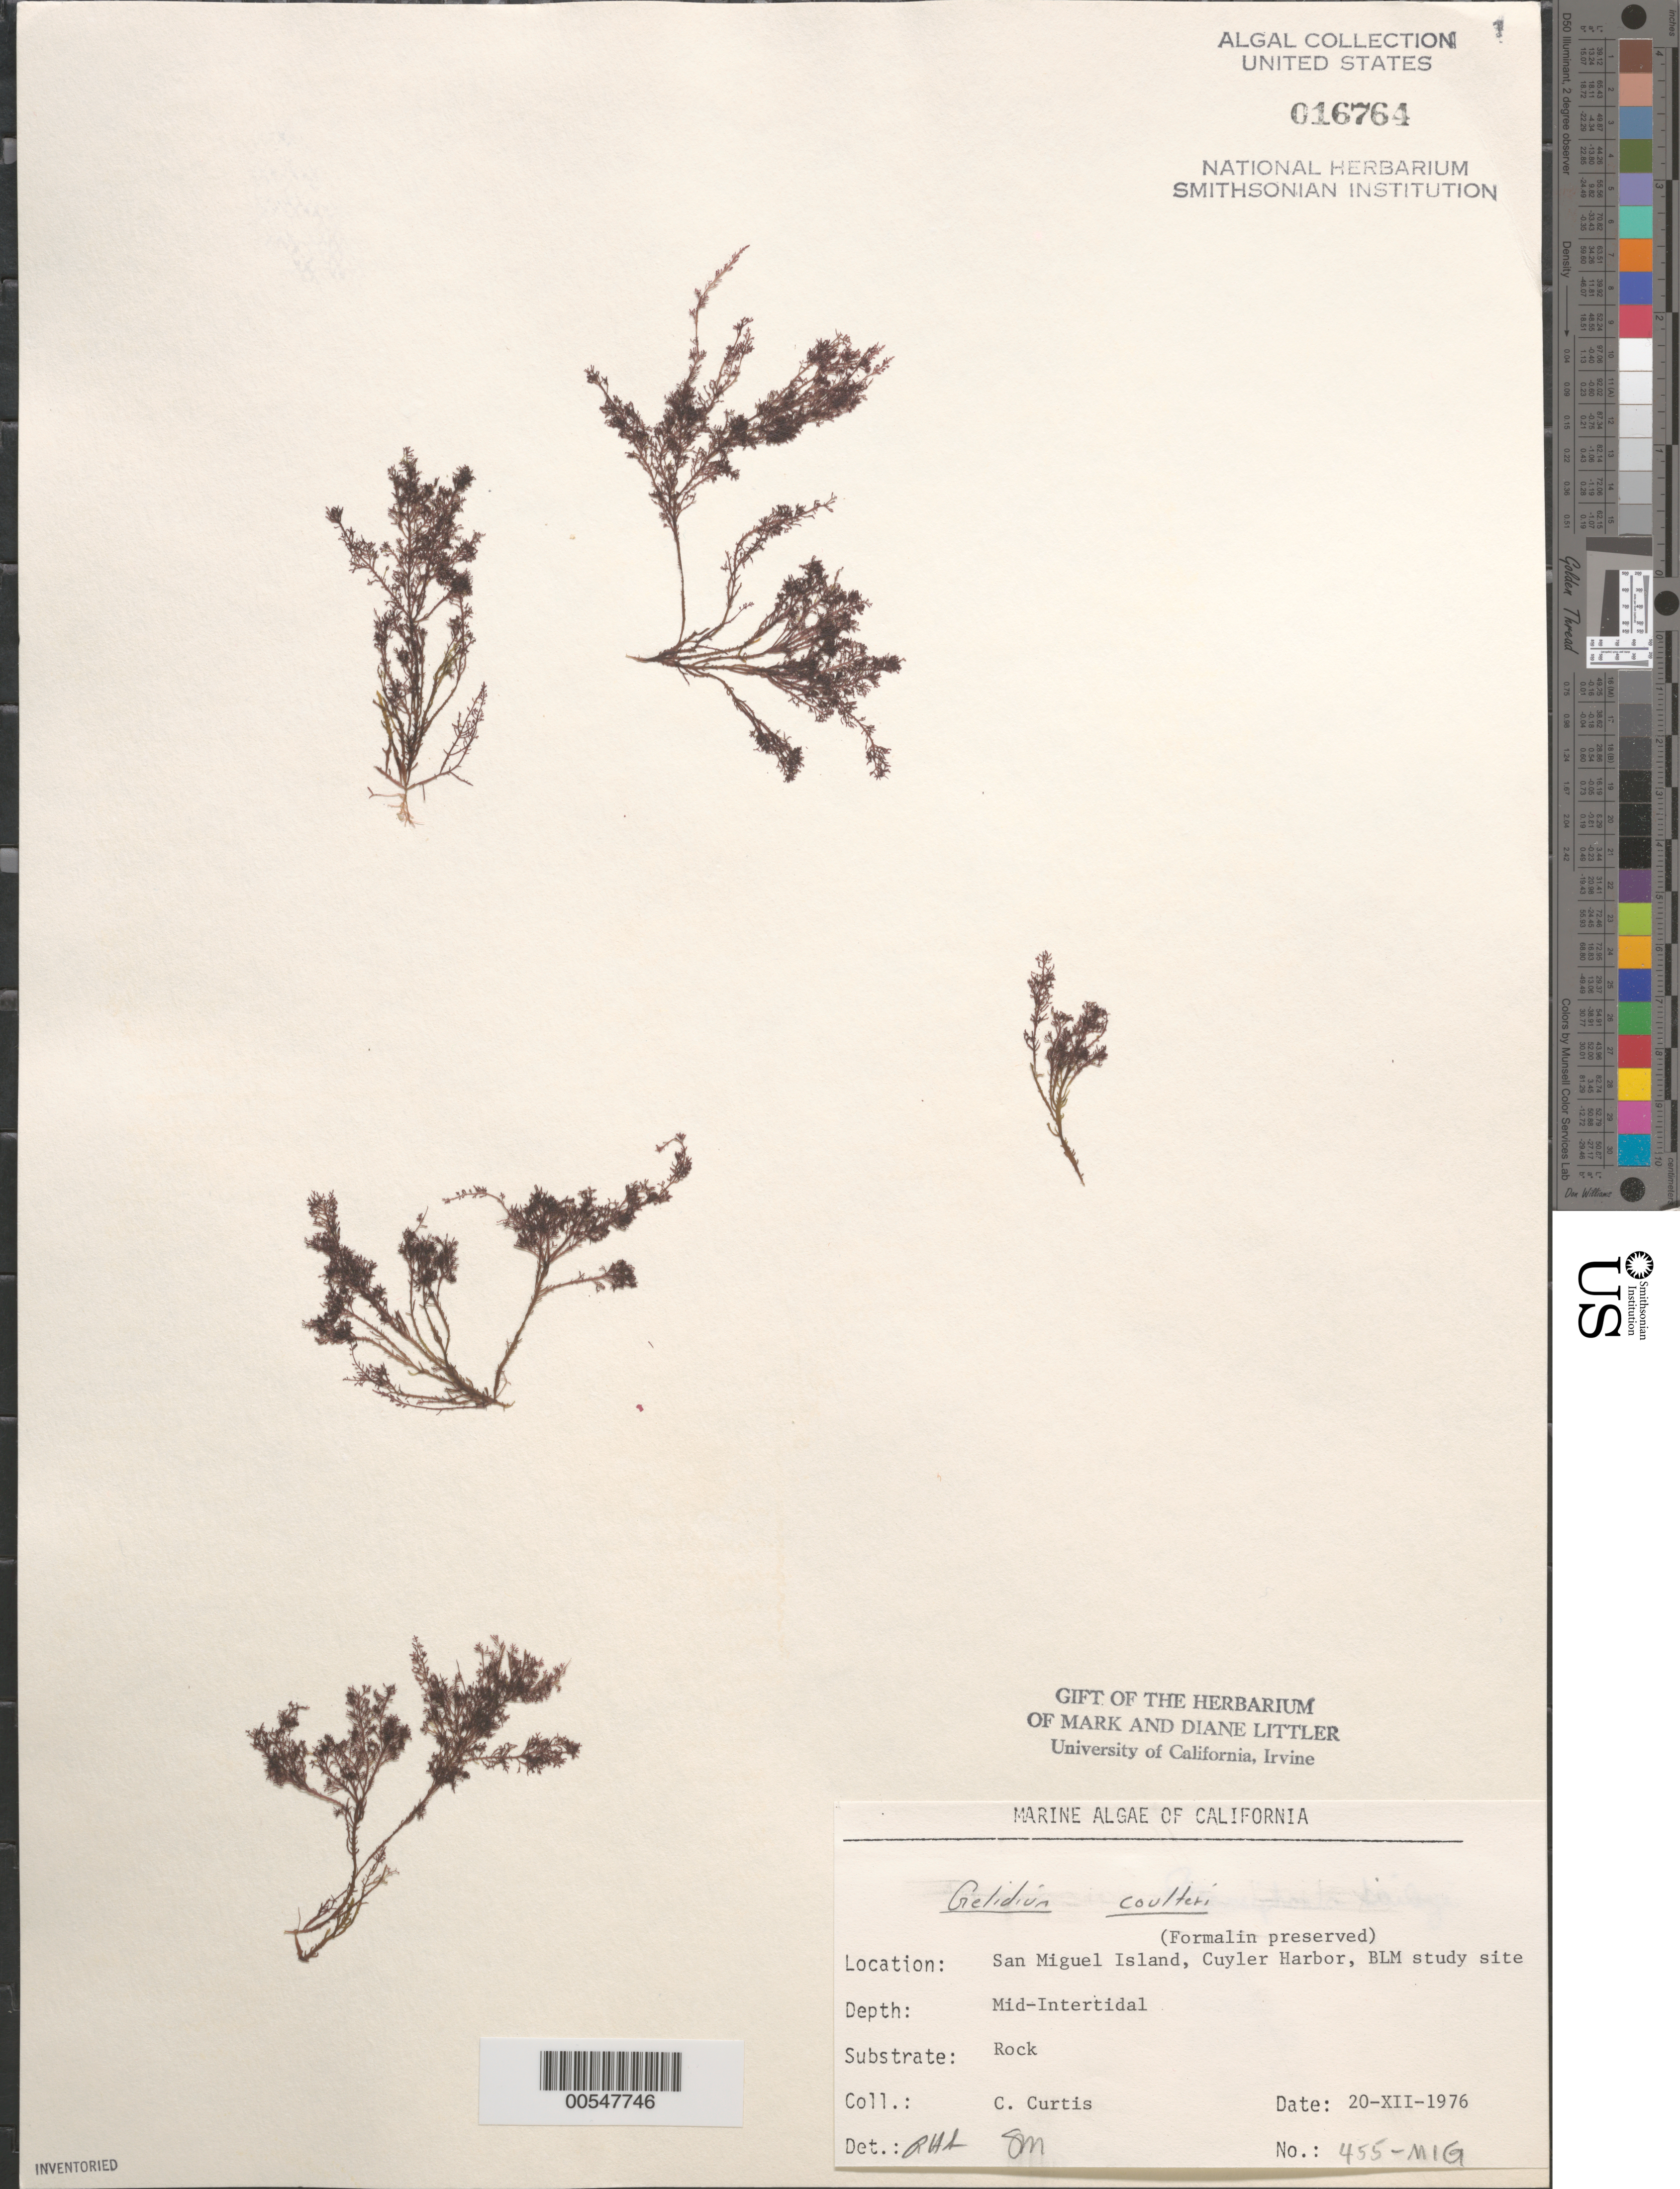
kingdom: Plantae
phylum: Rhodophyta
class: Florideophyceae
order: Gelidiales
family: Gelidiaceae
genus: Gelidium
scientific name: Gelidium coulteri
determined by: Sims, Robert H.; Murray, S. N.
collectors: C. Curtis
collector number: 455-MIG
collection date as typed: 20 Dec 1976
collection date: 1976-12-20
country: United States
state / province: California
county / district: Santa Barbara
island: San Miguel Island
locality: Cuyler Harbor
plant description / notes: BLM-SOCALBIGHT Rocky Intertidal Survey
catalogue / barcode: US 16764